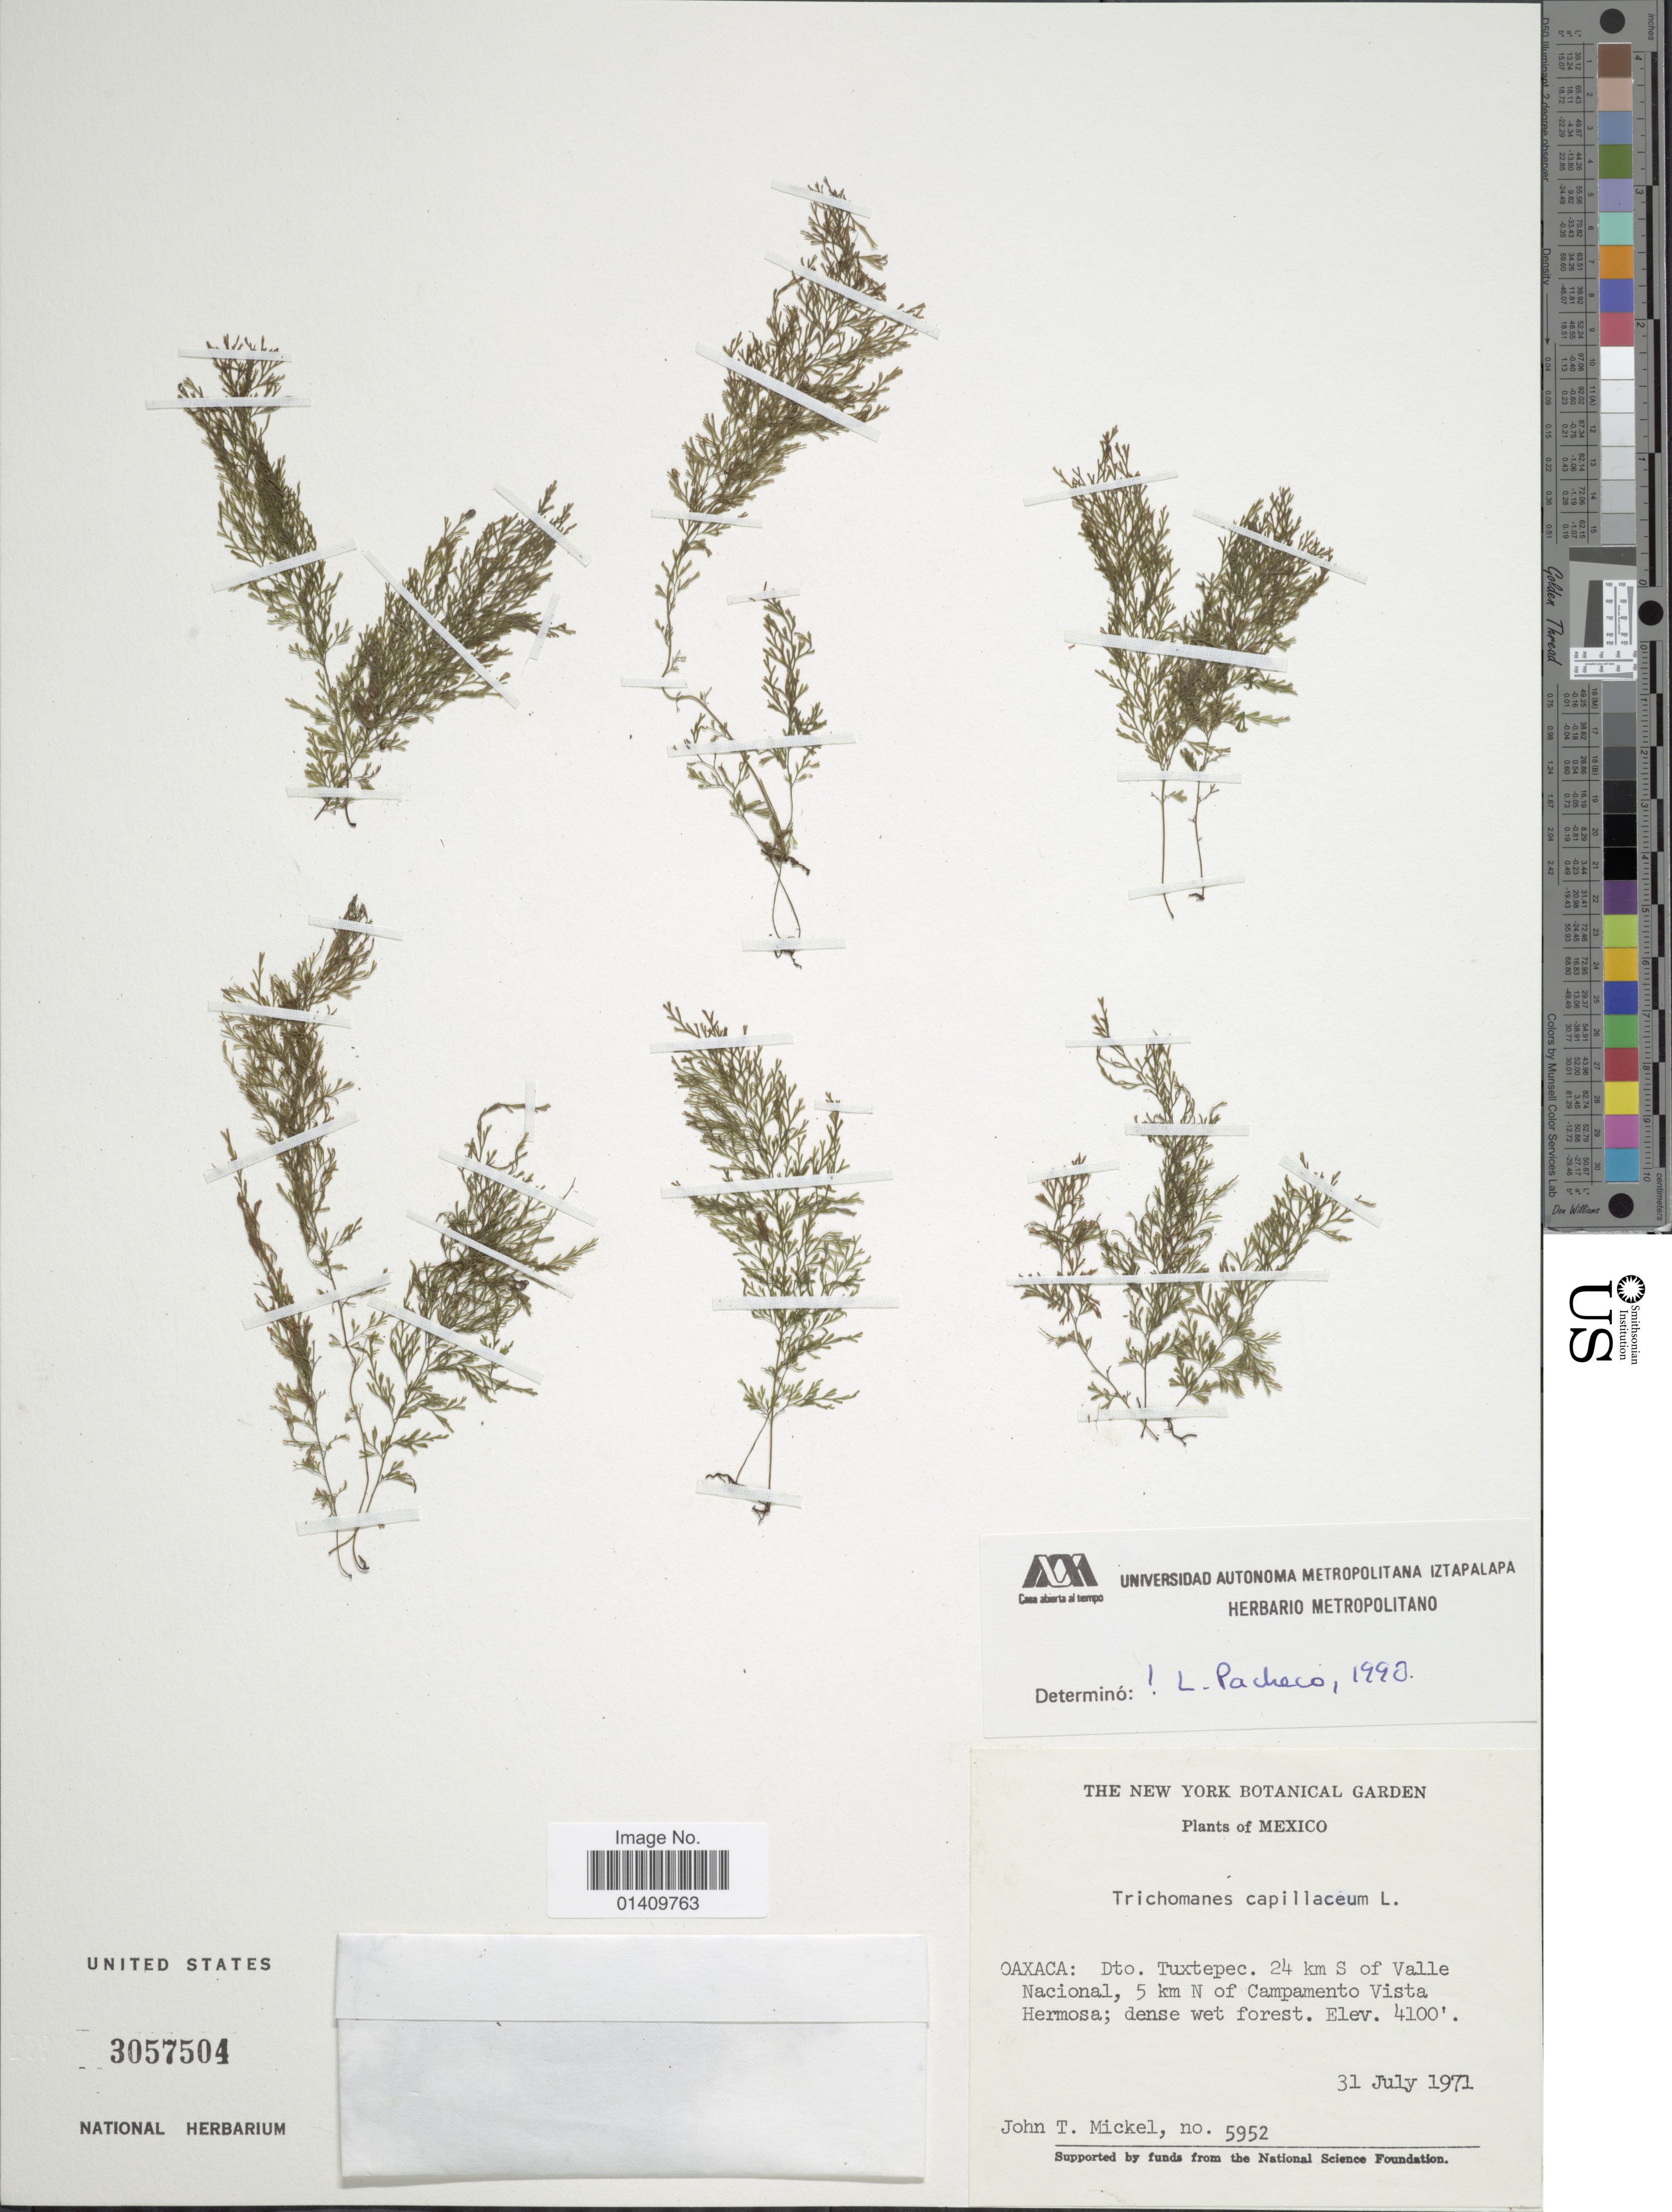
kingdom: Plantae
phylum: Tracheophyta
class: Polypodiopsida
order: Hymenophyllales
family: Hymenophyllaceae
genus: Polyphlebium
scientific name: Polyphlebium capillaceum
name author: (L.) Ebihara & Dubuisson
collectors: J. T. Mickel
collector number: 5952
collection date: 1971-07-31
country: Mexico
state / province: Oaxaca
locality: Oaxaca: Dto. Tuxtepec 24 km S. of Valle Nacional 5 km N of Campamento Vista Hermosa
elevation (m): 1250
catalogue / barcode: US 3057504